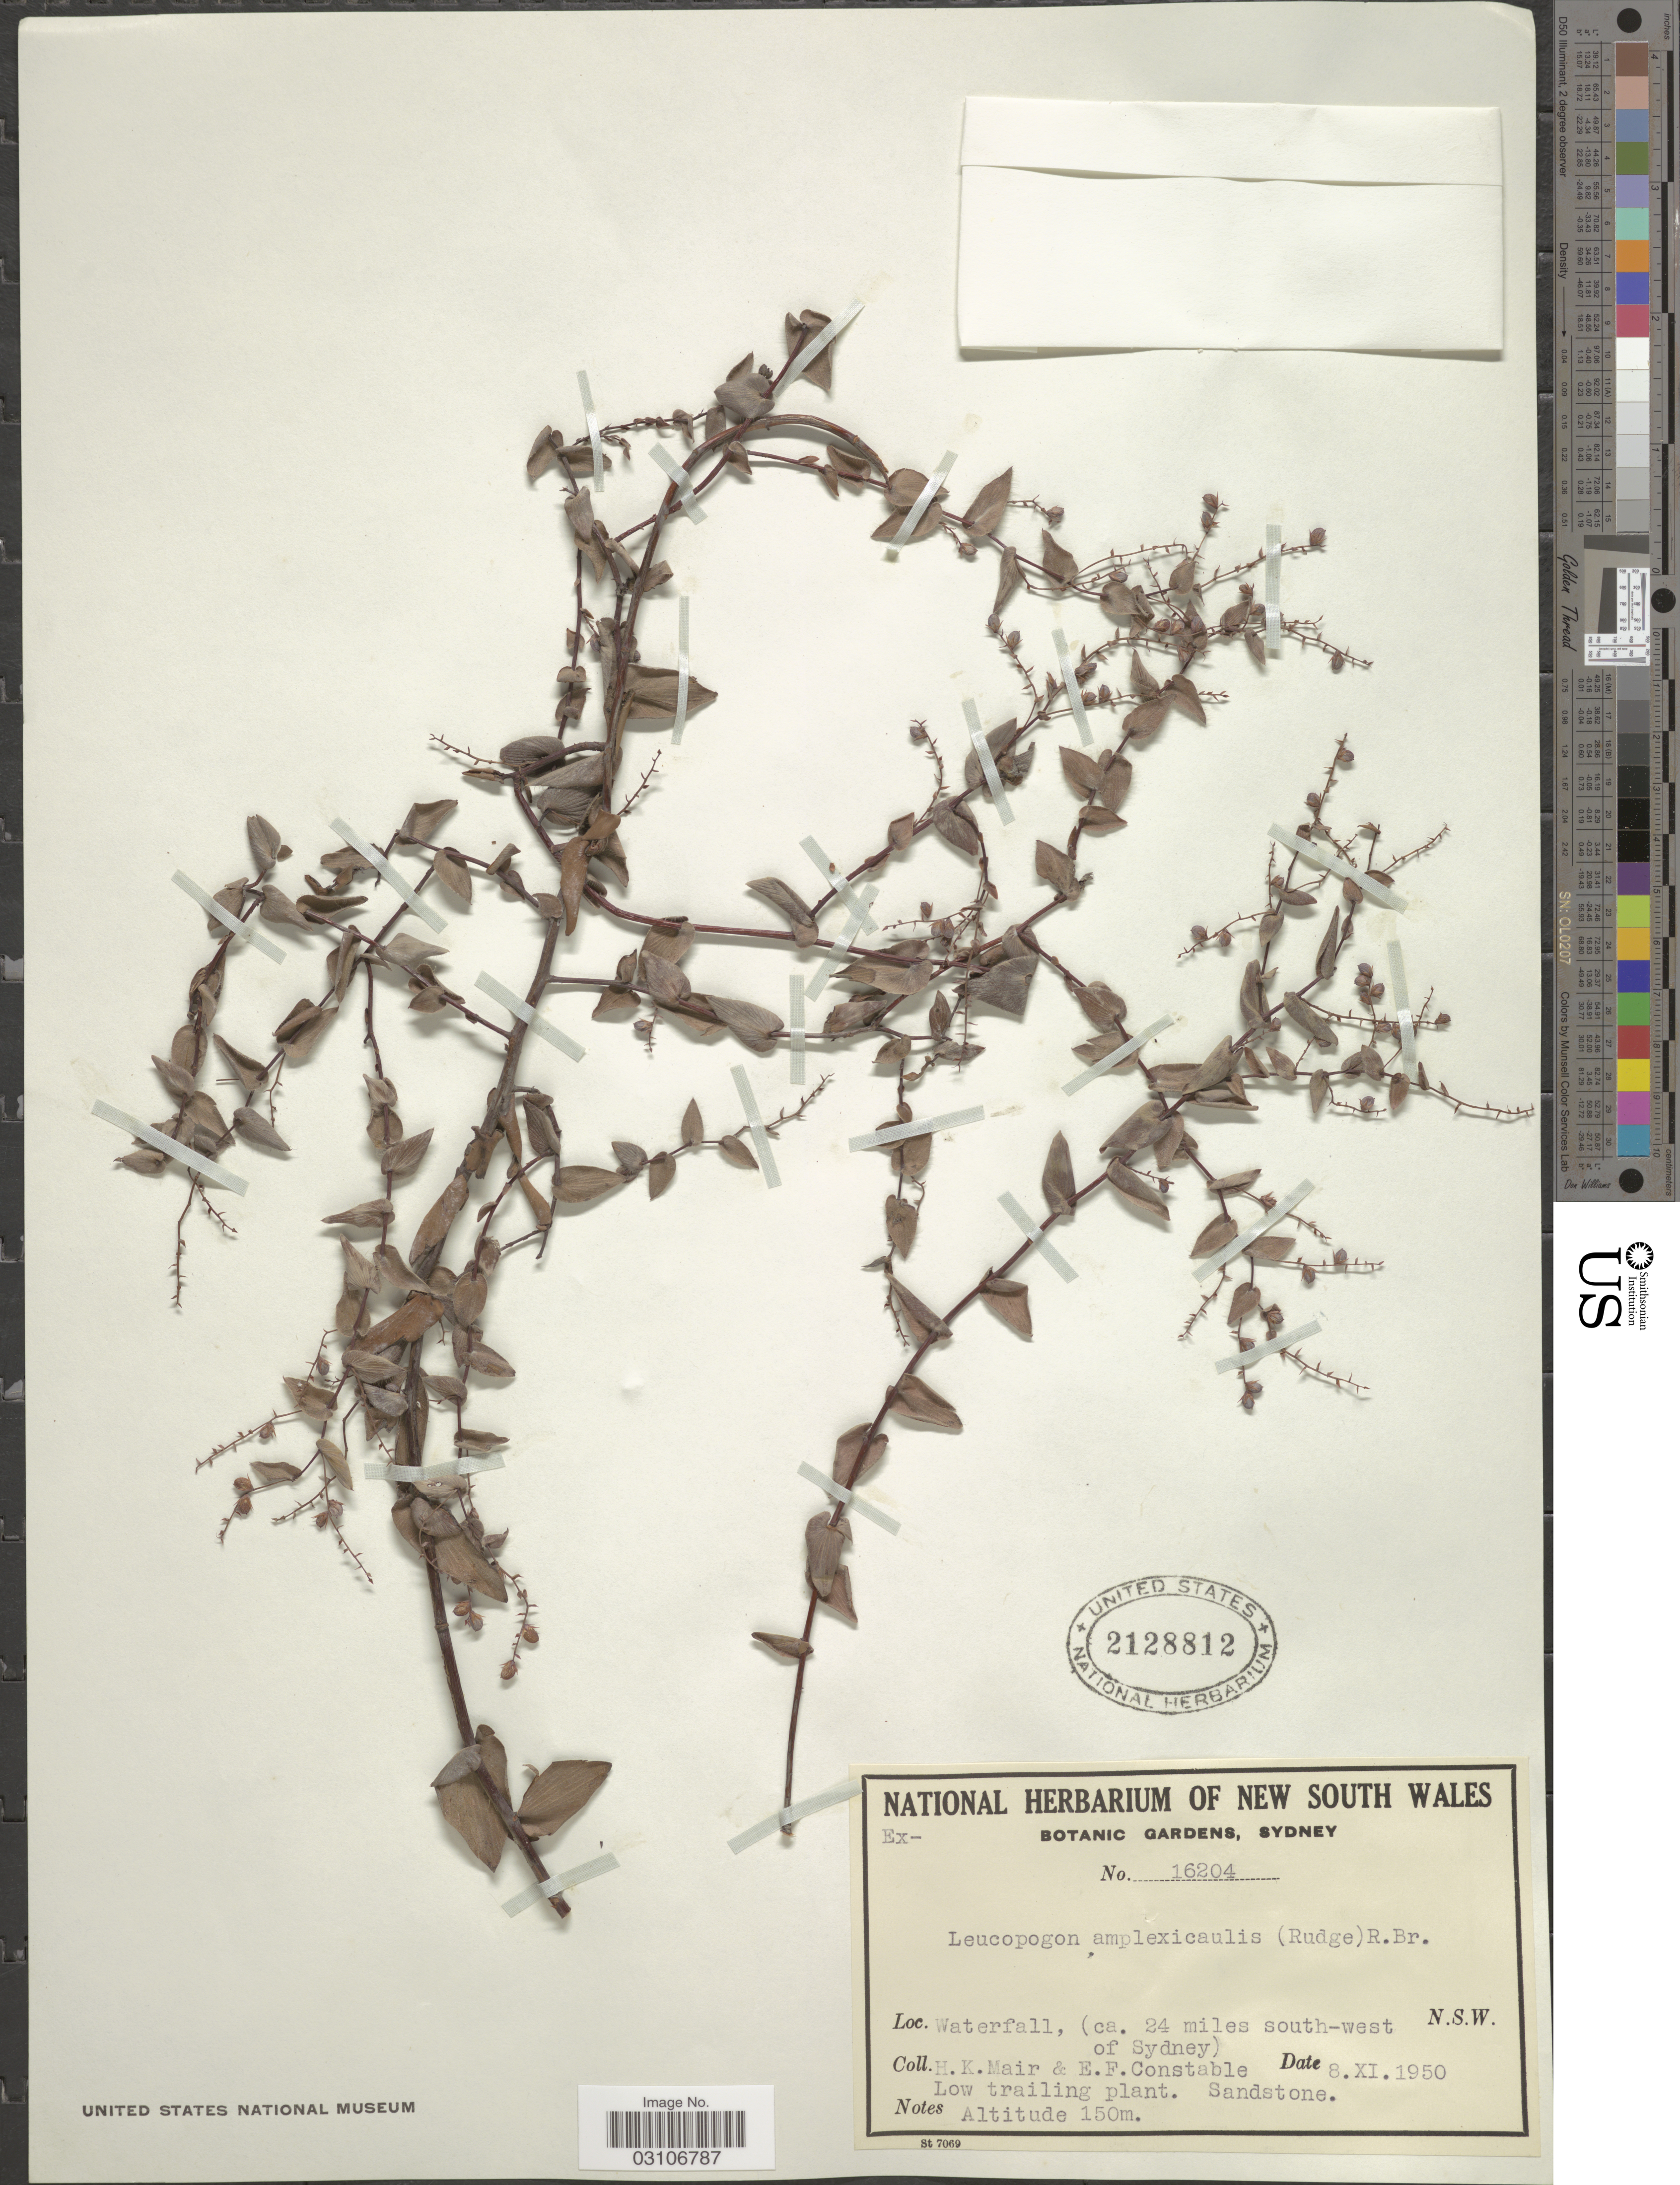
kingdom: Plantae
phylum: Tracheophyta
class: Magnoliopsida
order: Ericales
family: Ericaceae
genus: Leucopogon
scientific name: Leucopogon amplexicaulis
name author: R. Br.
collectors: H. Mair & E. F. Constable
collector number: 16204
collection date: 1950-11-08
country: Australia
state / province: New South Wales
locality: Waterfall, (ca. 24 miles south-west of Sydney).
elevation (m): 150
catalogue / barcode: US 2128812